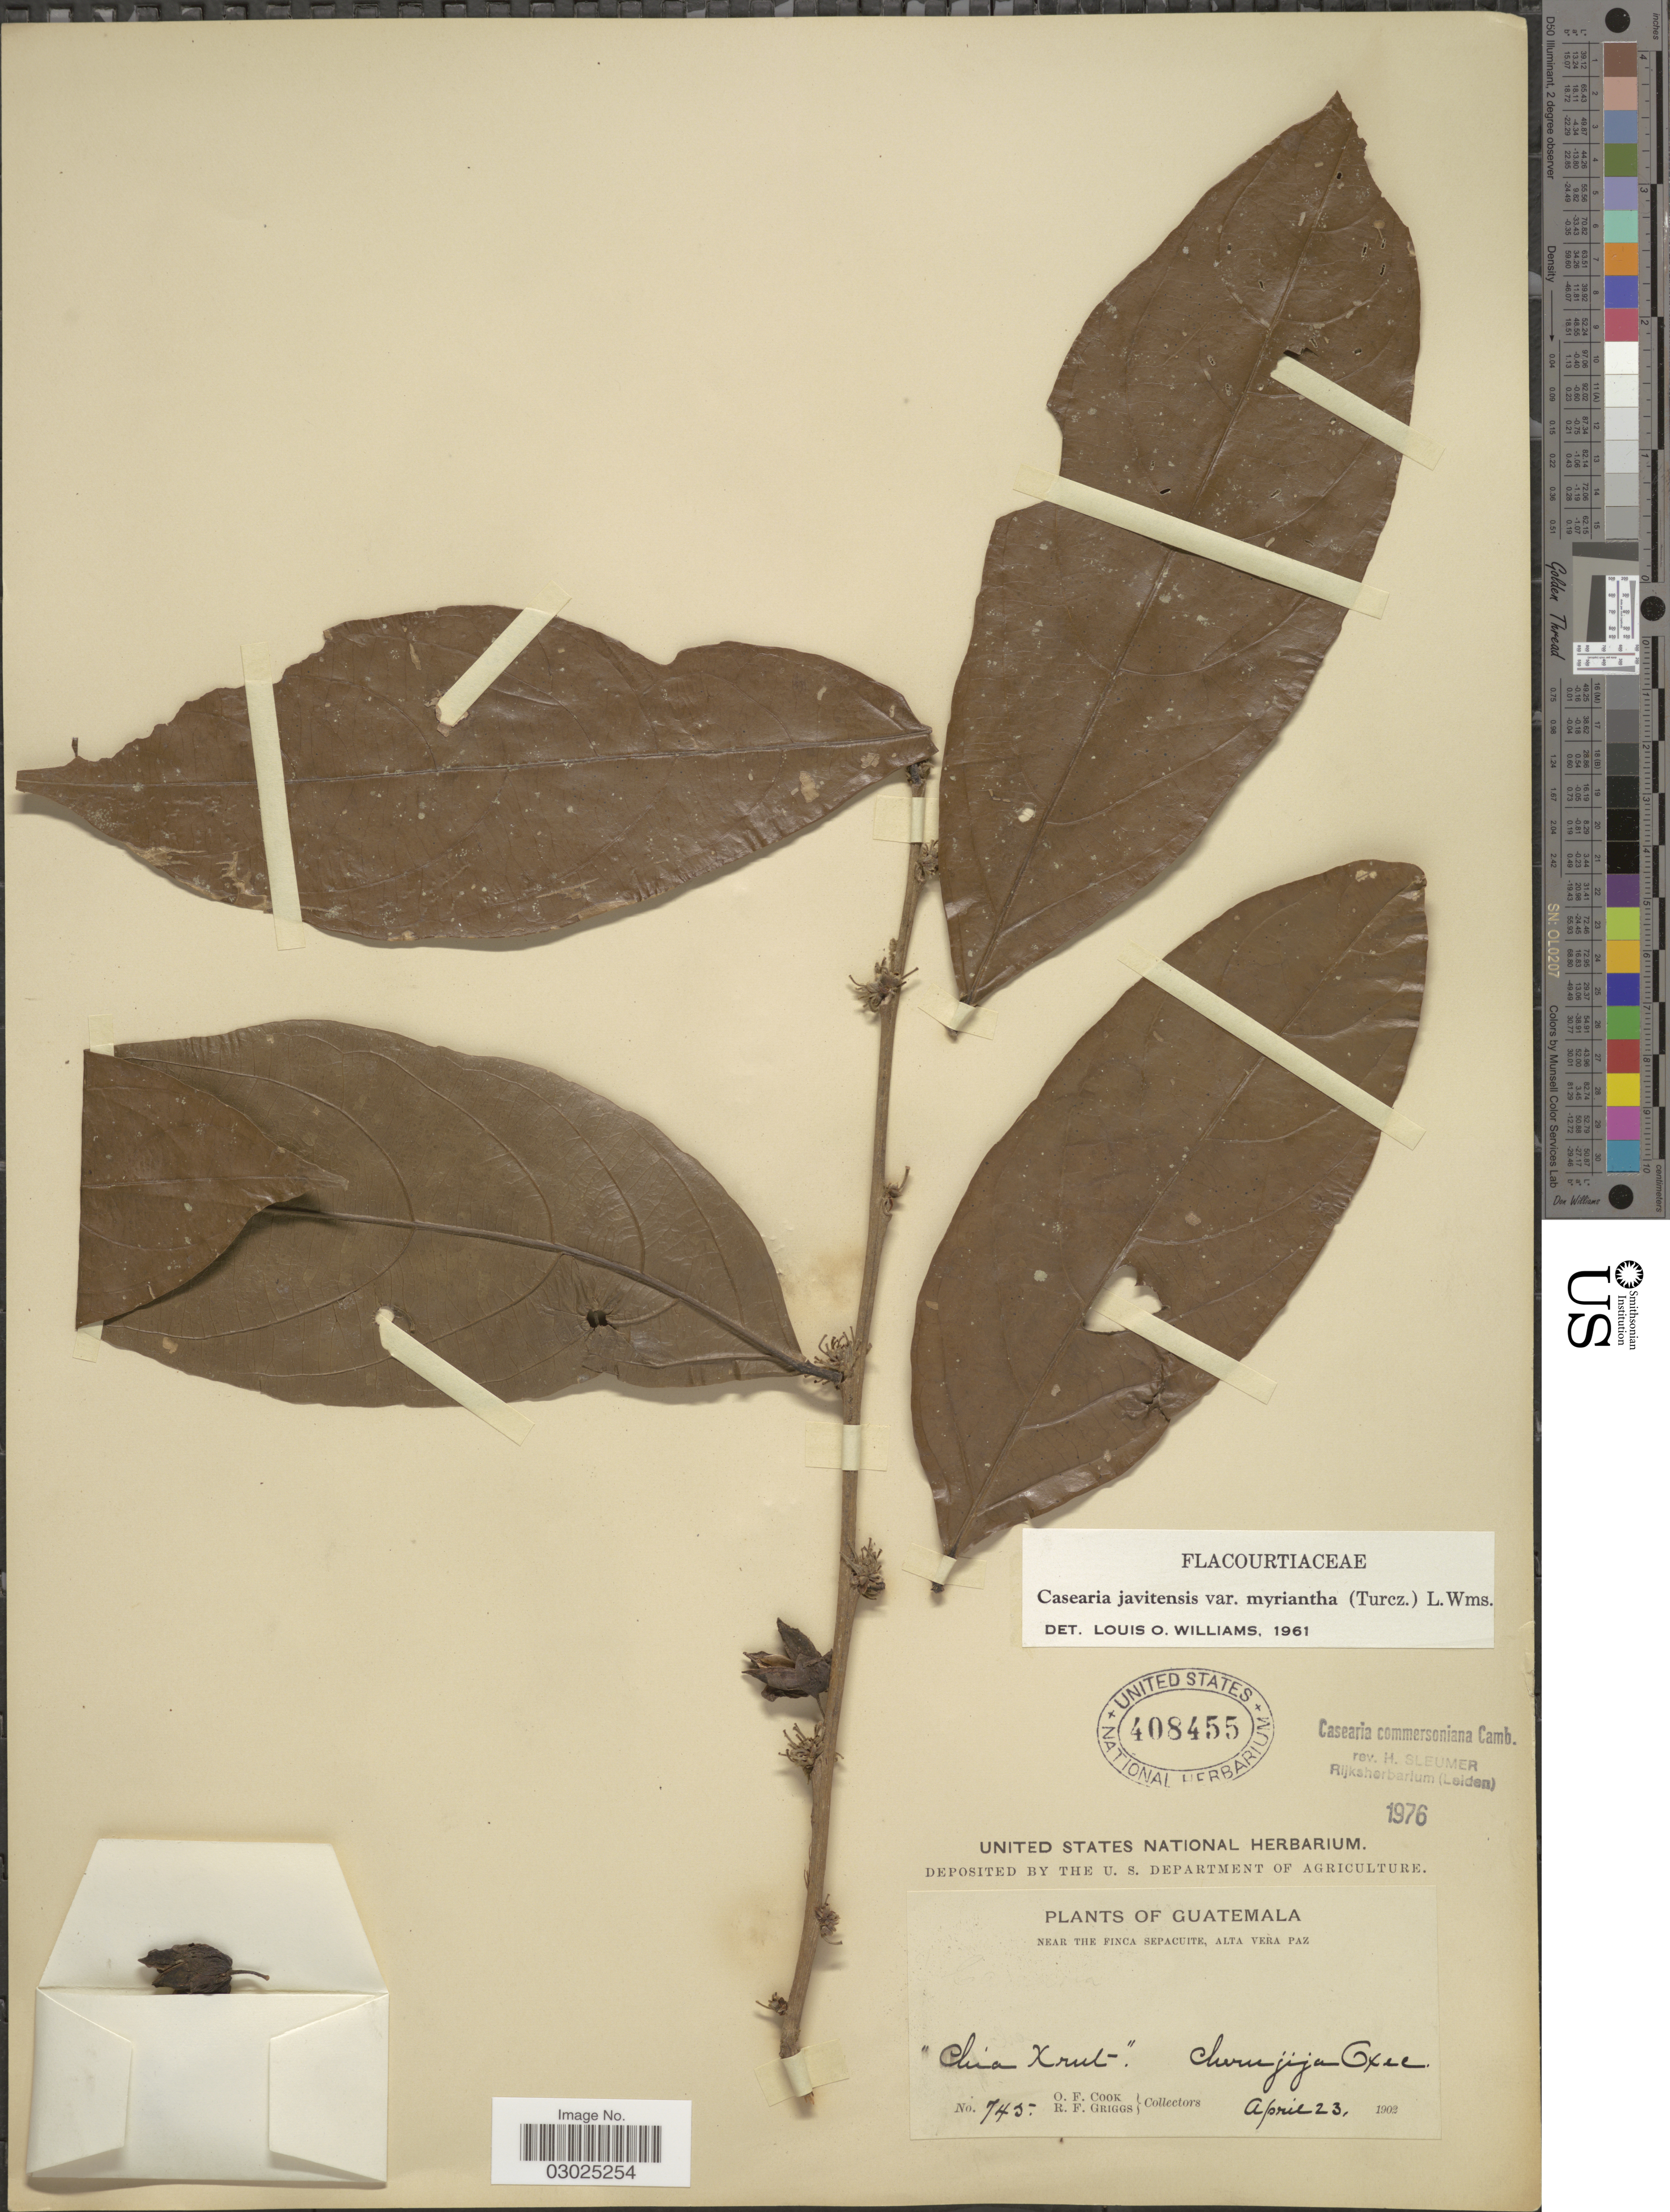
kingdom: Plantae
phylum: Tracheophyta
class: Magnoliopsida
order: Malpighiales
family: Salicaceae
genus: Piparea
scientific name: Piparea dentata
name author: Aubl.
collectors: O. F. Cook & R. F. Griggs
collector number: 745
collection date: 1902-04-23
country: Guatemala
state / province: Alta Verapaz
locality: Near the Finca Sepacuite. Chernjija Oxec.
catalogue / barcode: US 408455